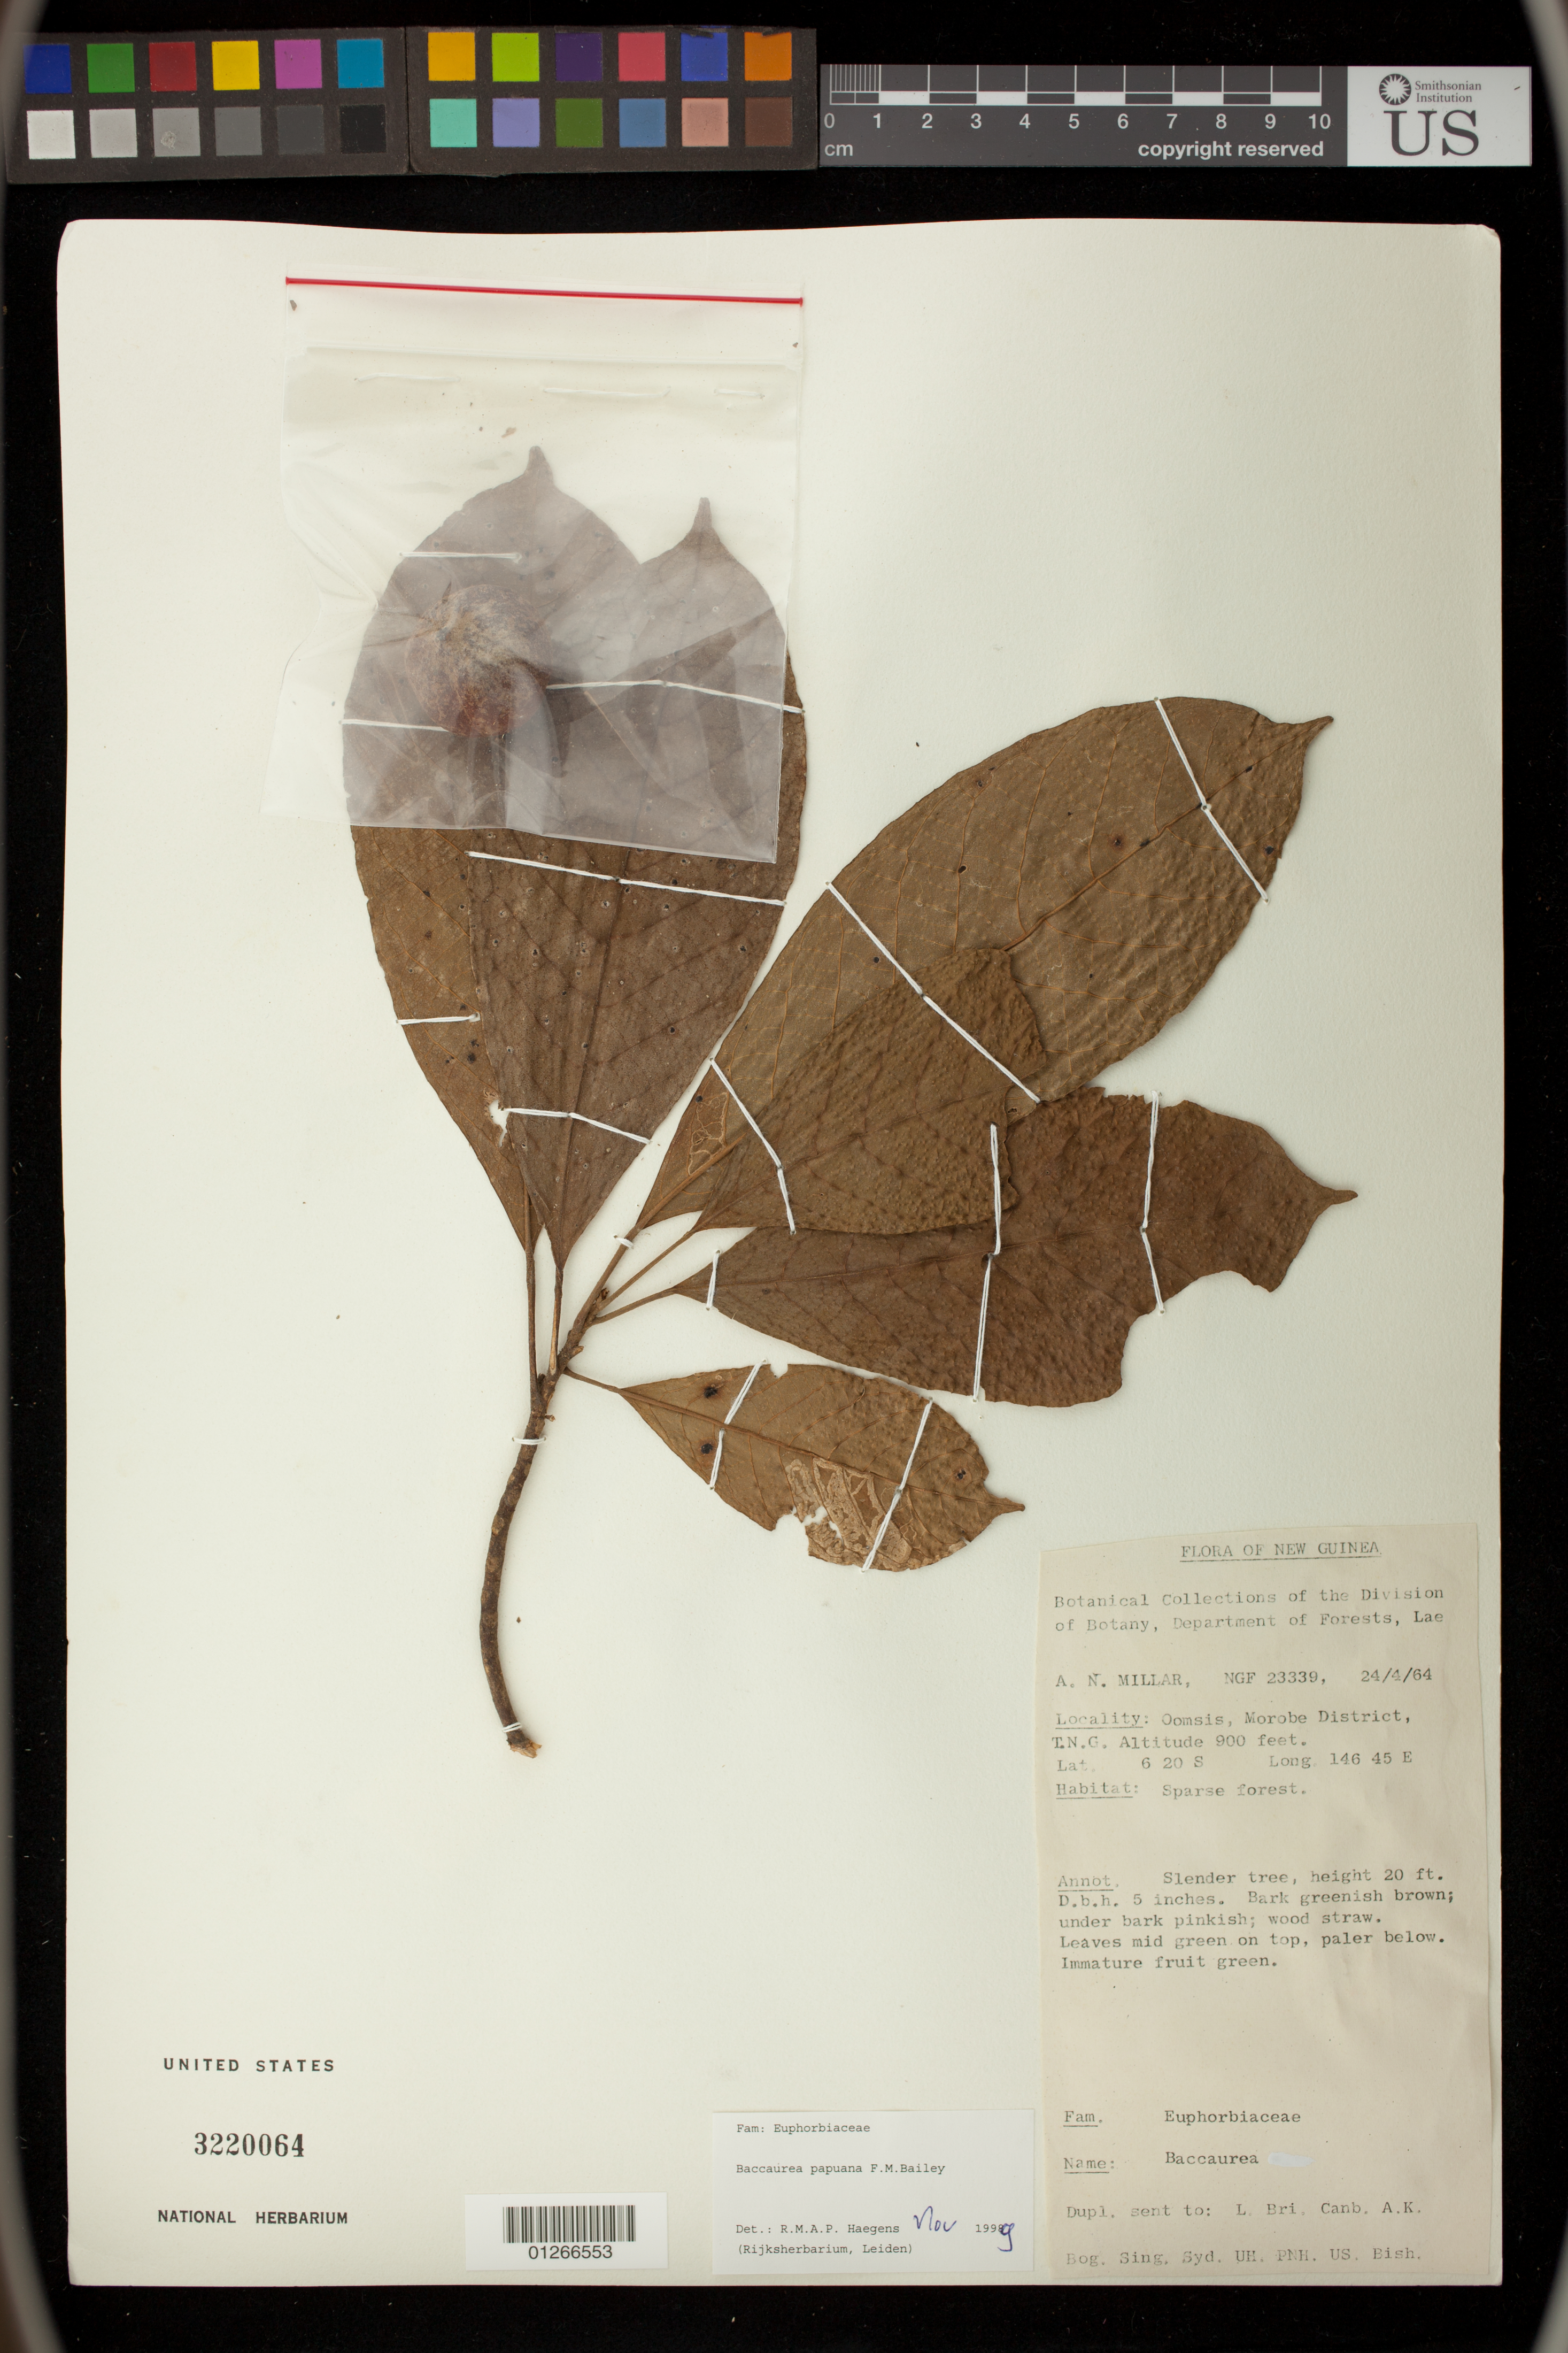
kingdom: Plantae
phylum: Tracheophyta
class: Magnoliopsida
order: Malpighiales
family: Phyllanthaceae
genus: Baccaurea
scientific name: Baccaurea papuana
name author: F.M. Bailey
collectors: A. Millar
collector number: NGF 23339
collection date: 1964-04-24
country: Papua New Guinea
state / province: Morobe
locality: Oomsis, T.N.G.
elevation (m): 274